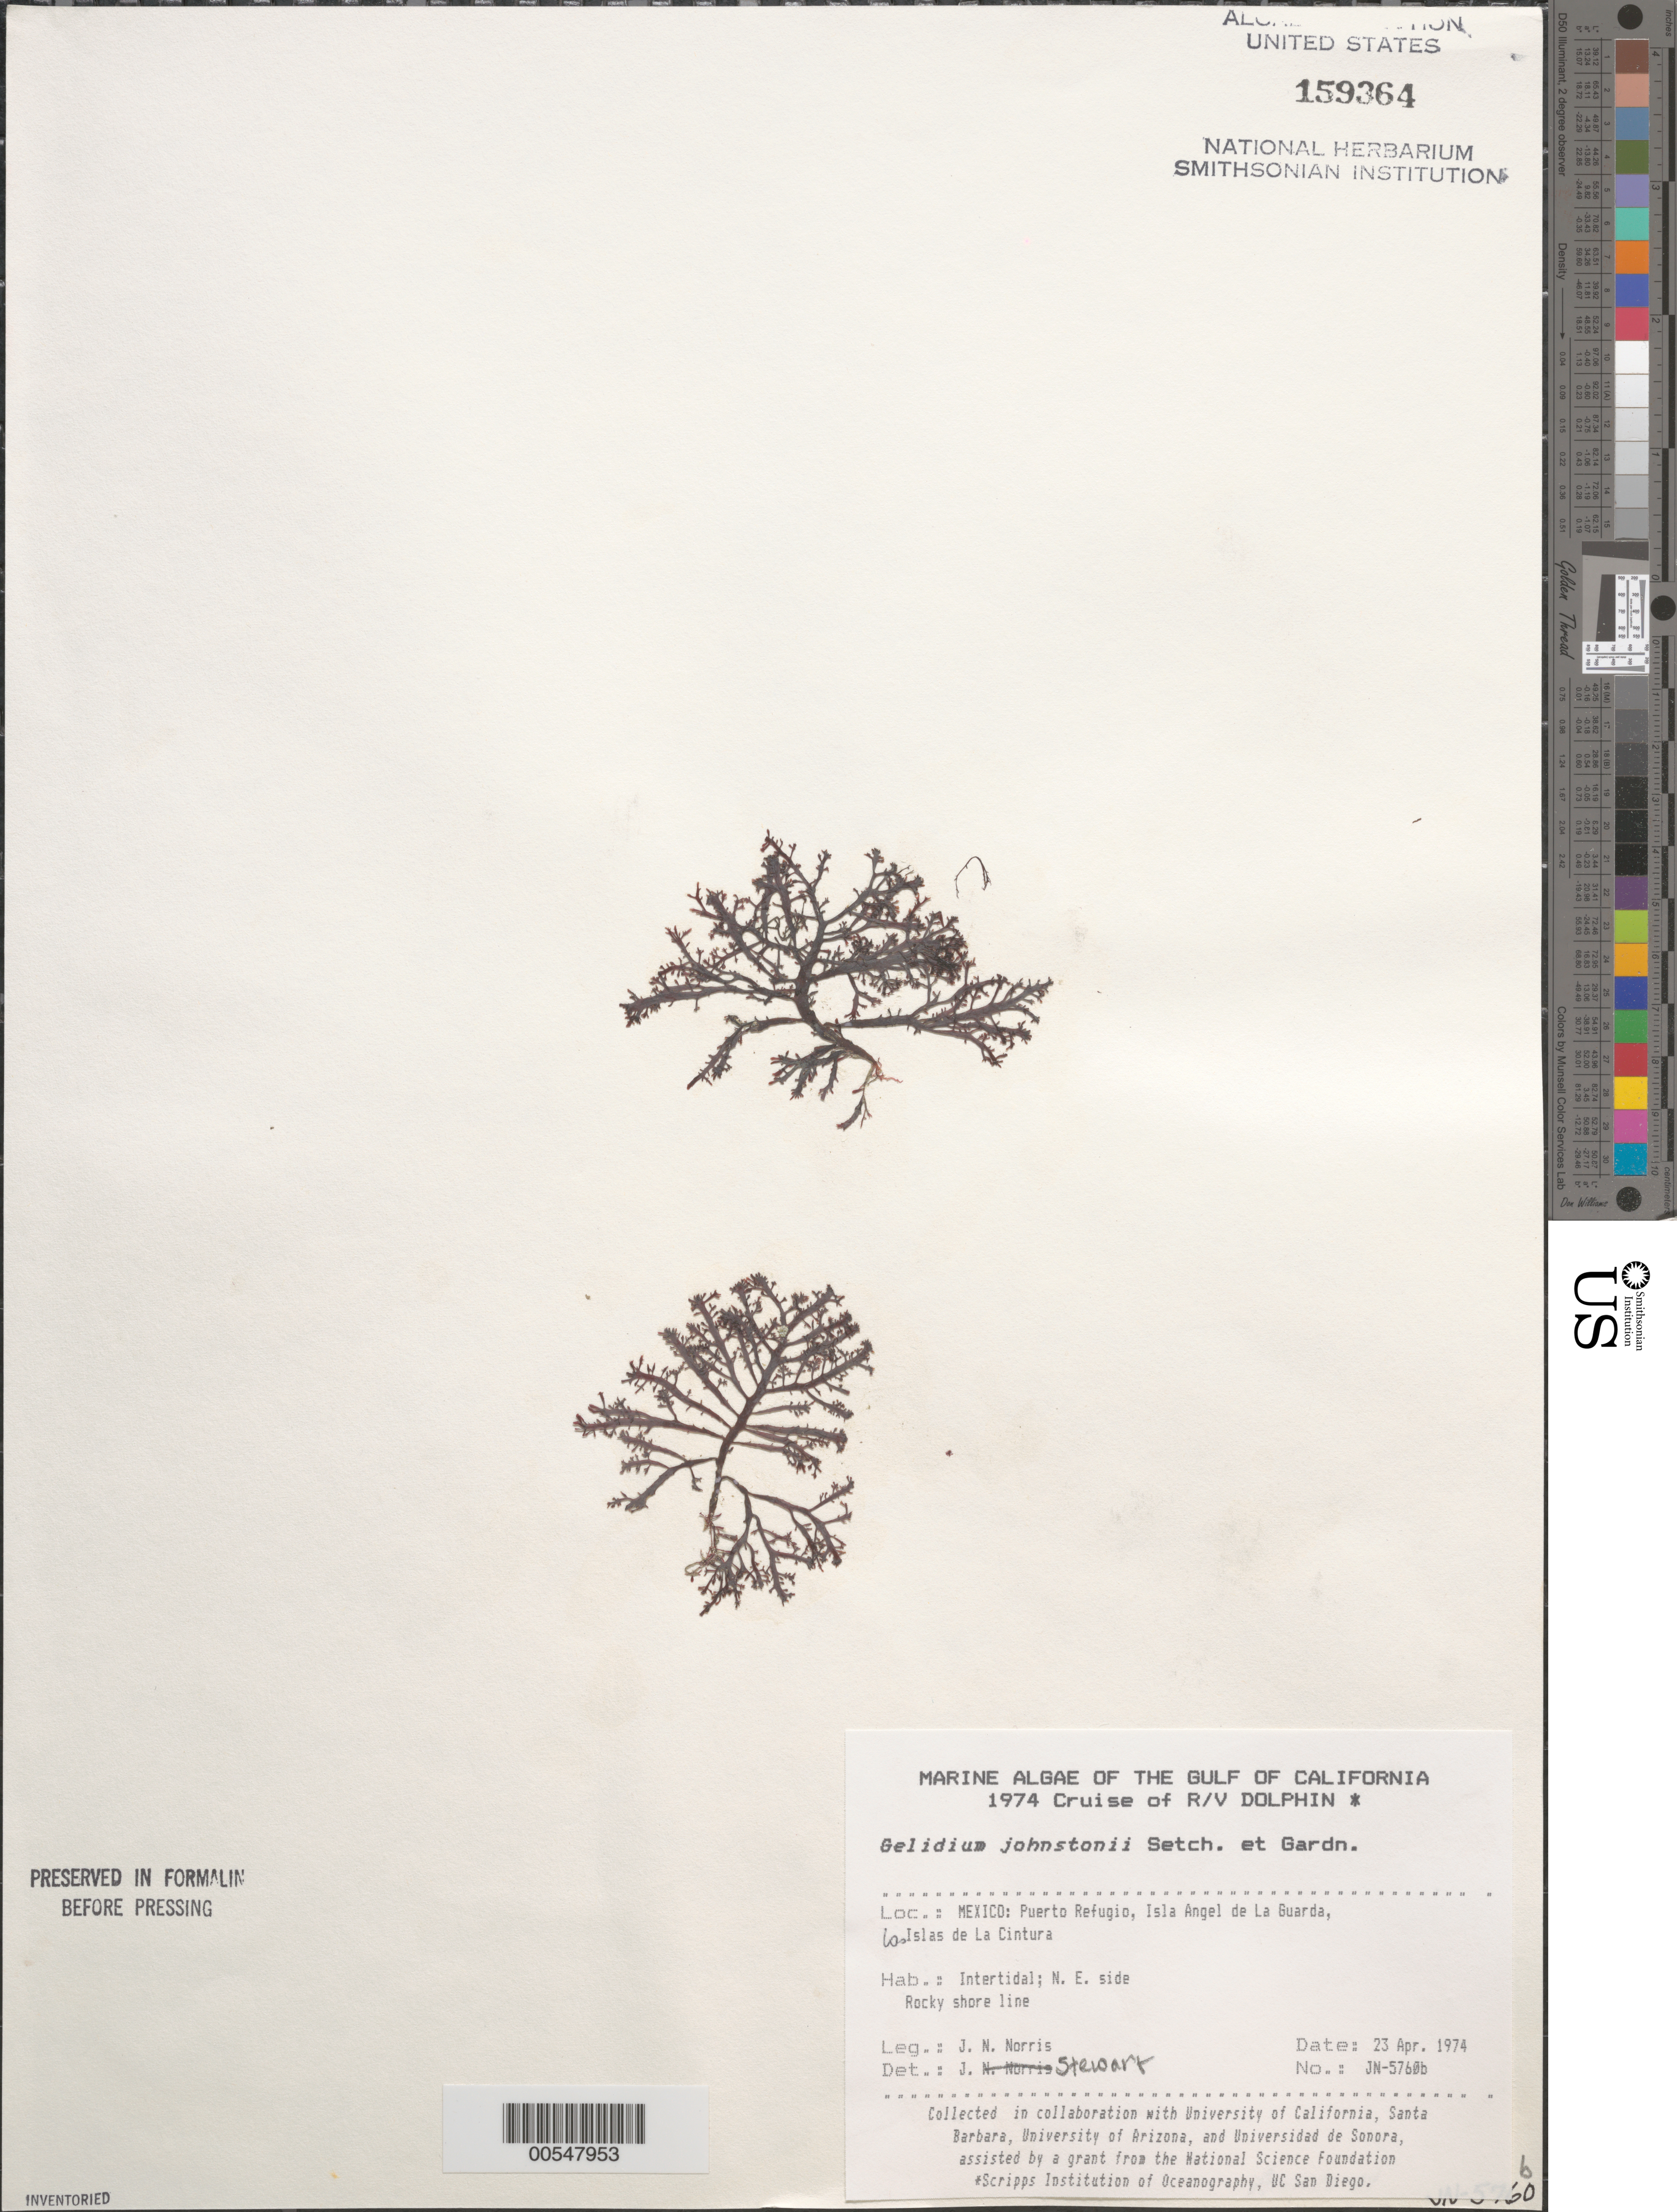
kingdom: Plantae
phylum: Rhodophyta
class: Florideophyceae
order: Gelidiales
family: Gelidiaceae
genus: Gelidium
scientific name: Gelidium johnstonii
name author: Setchell & N.L. Gardner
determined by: Stewart, J.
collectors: J. N. Norris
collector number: JN-5760b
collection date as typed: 23 Apr 1974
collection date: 1974-04-23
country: Mexico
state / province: Baja California Norte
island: Isla Angel de la Guarda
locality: Puerto Refugio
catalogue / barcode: US 159364